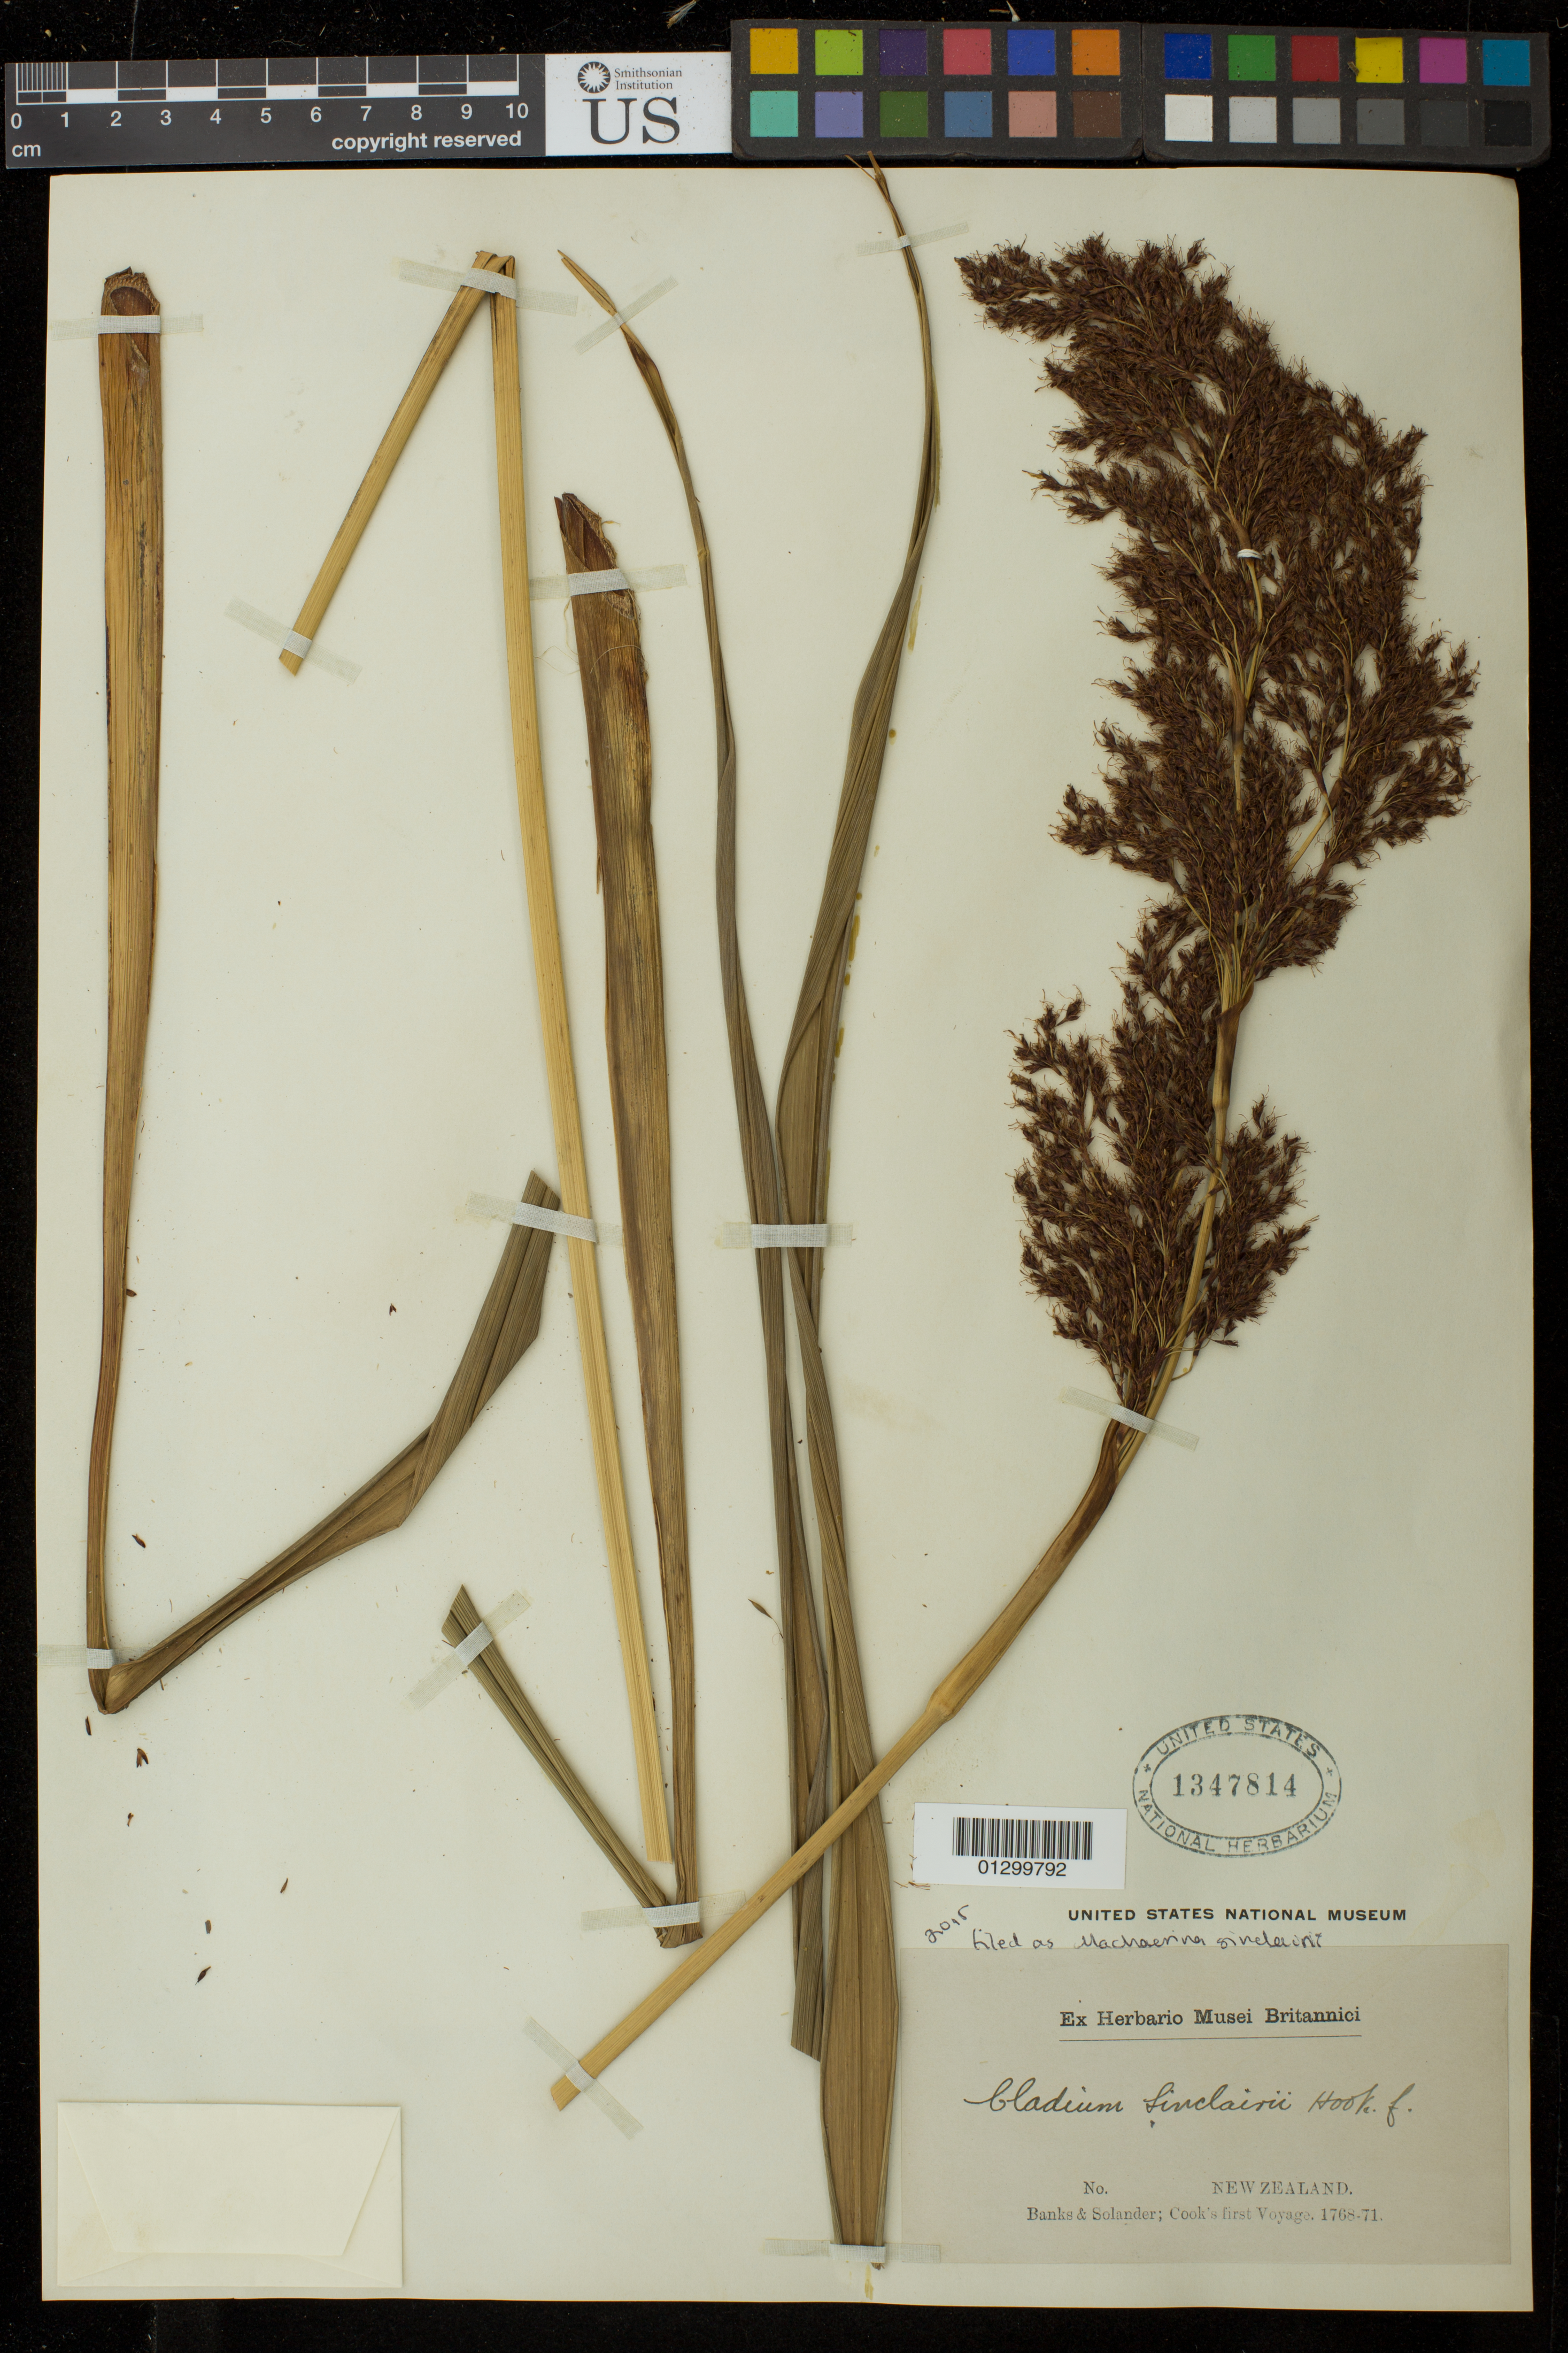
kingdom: Plantae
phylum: Tracheophyta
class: Liliopsida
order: Poales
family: Cyperaceae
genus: Machaerina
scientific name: Machaerina sinclairii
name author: (Hook. f.) T. Koyama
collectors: J. Banks & D. C. Solander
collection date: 1768/1771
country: New Zealand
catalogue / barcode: US 1377814